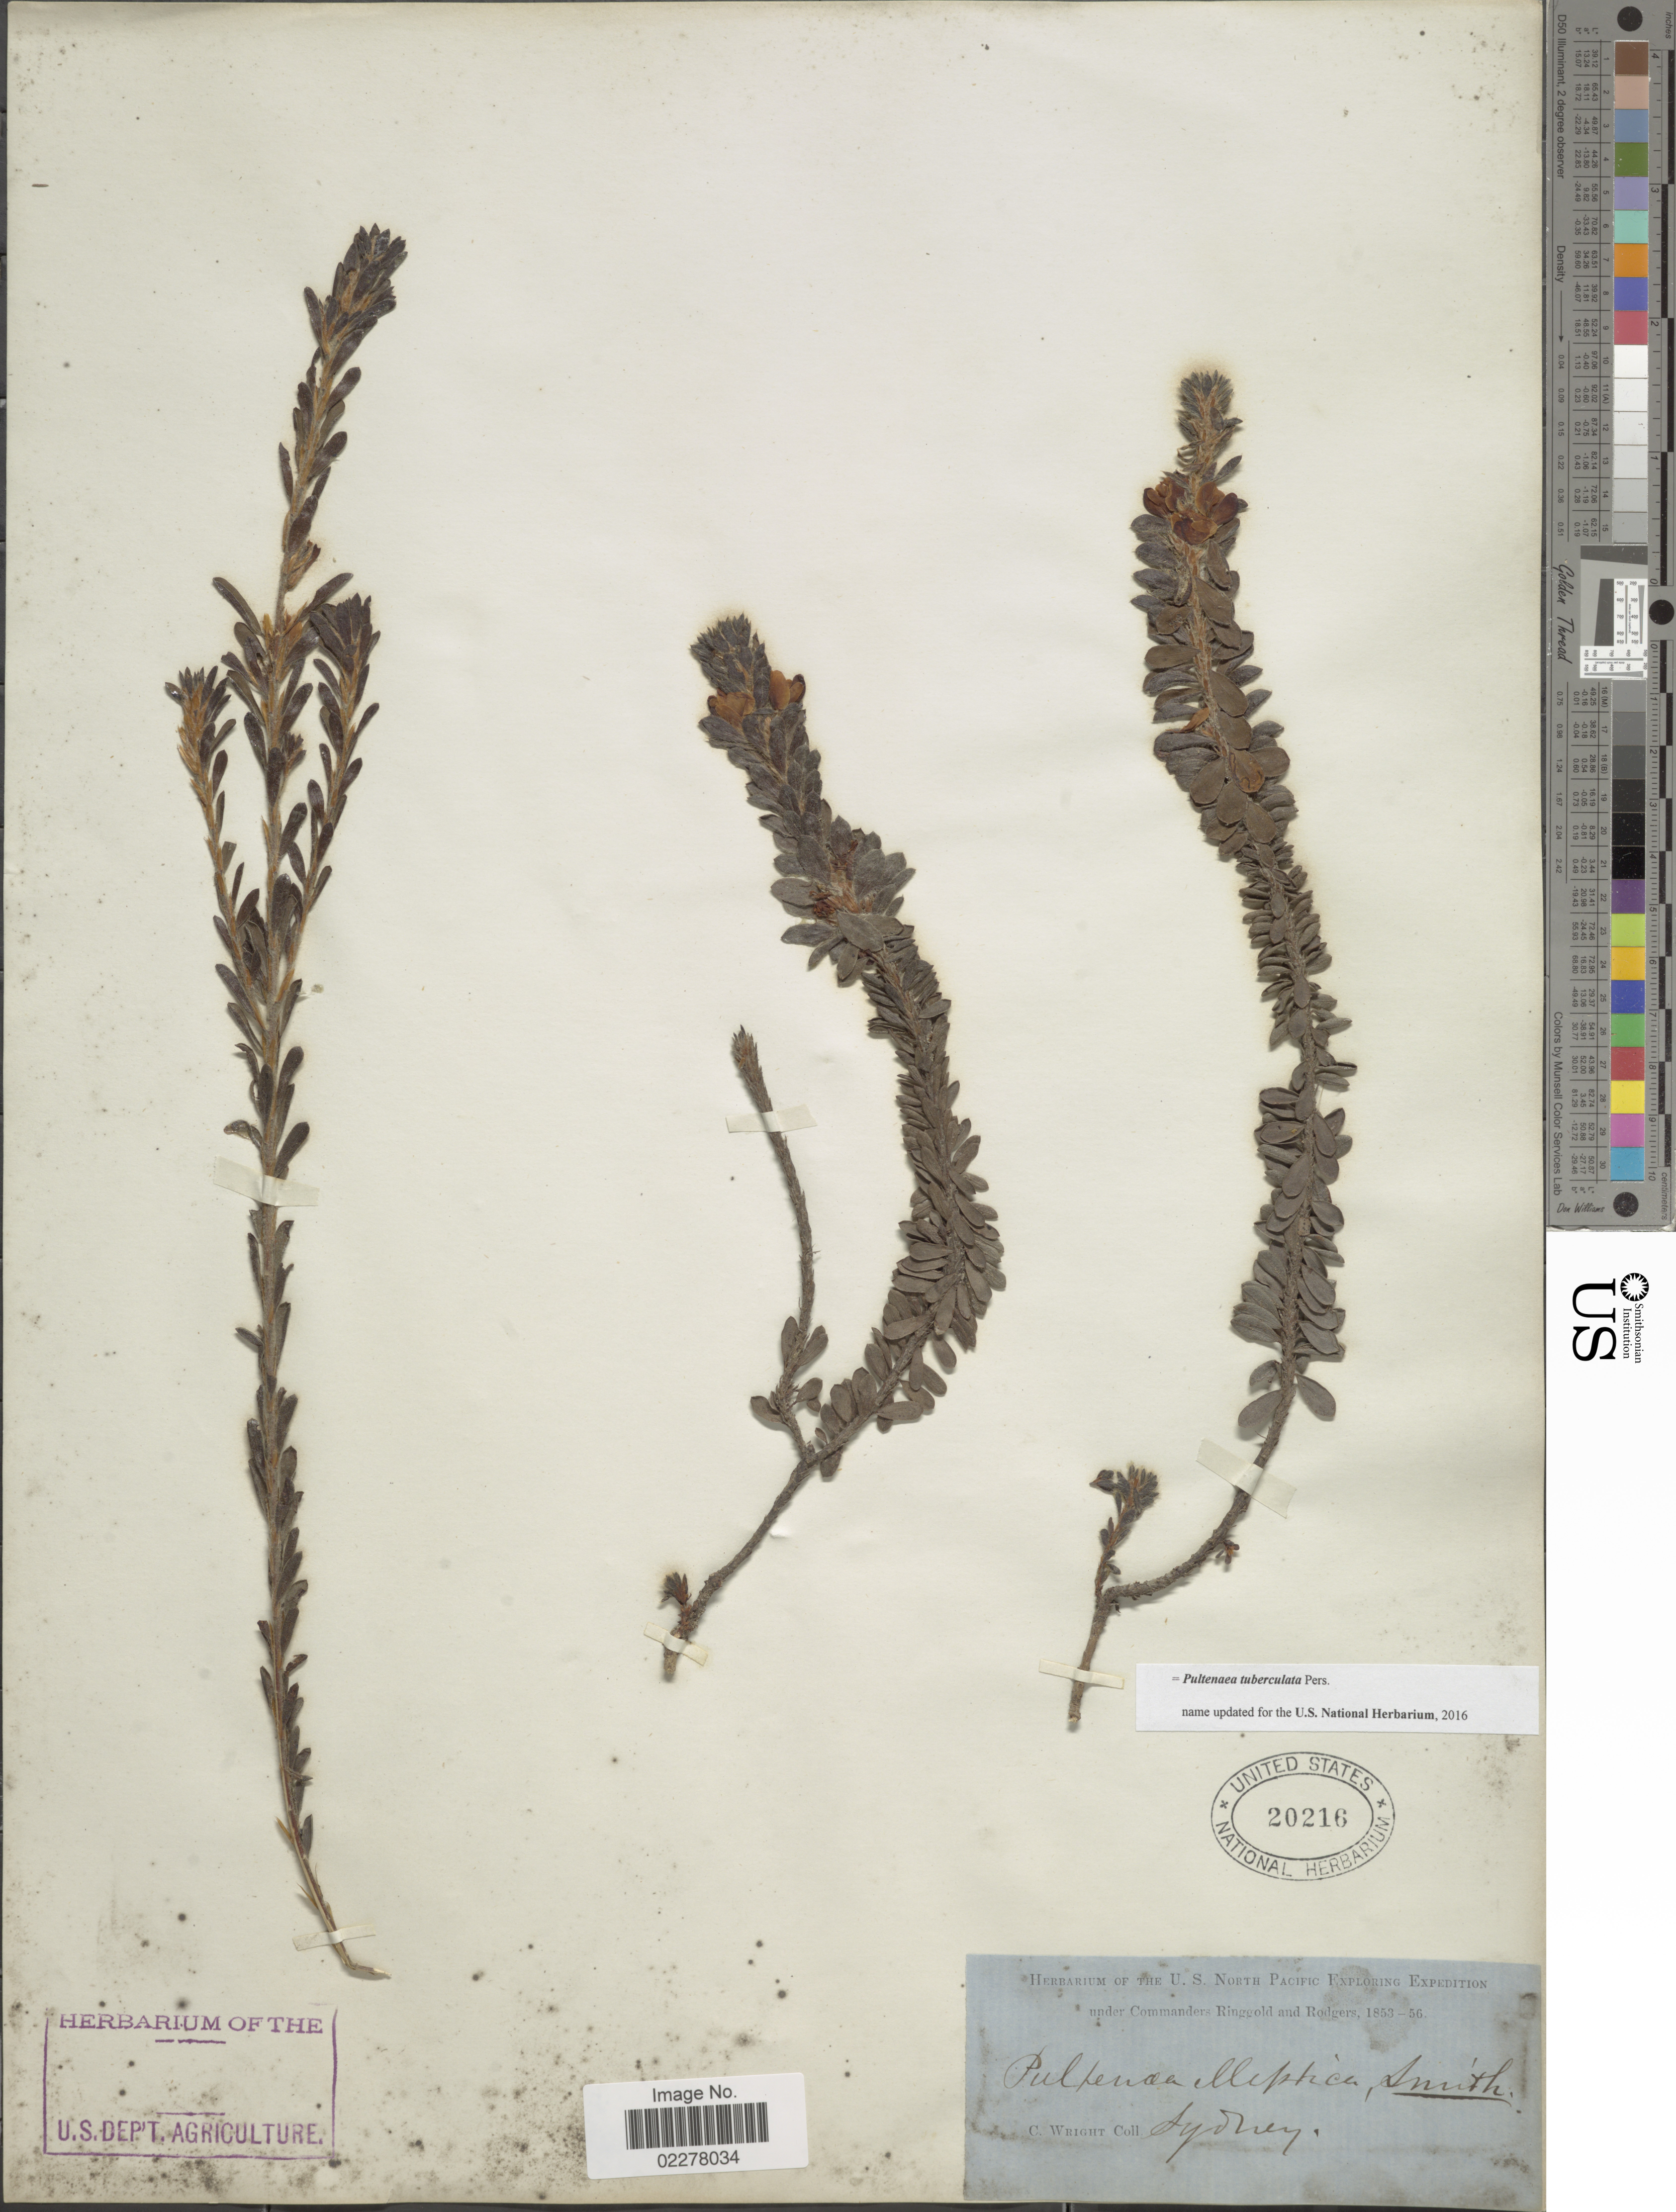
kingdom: Plantae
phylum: Tracheophyta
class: Magnoliopsida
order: Fabales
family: Fabaceae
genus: Pultenaea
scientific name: Pultenaea tuberculata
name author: Pers.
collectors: C. Wright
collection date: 1853/1856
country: Australia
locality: U.S. North Pacific. Sydney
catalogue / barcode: US 20216